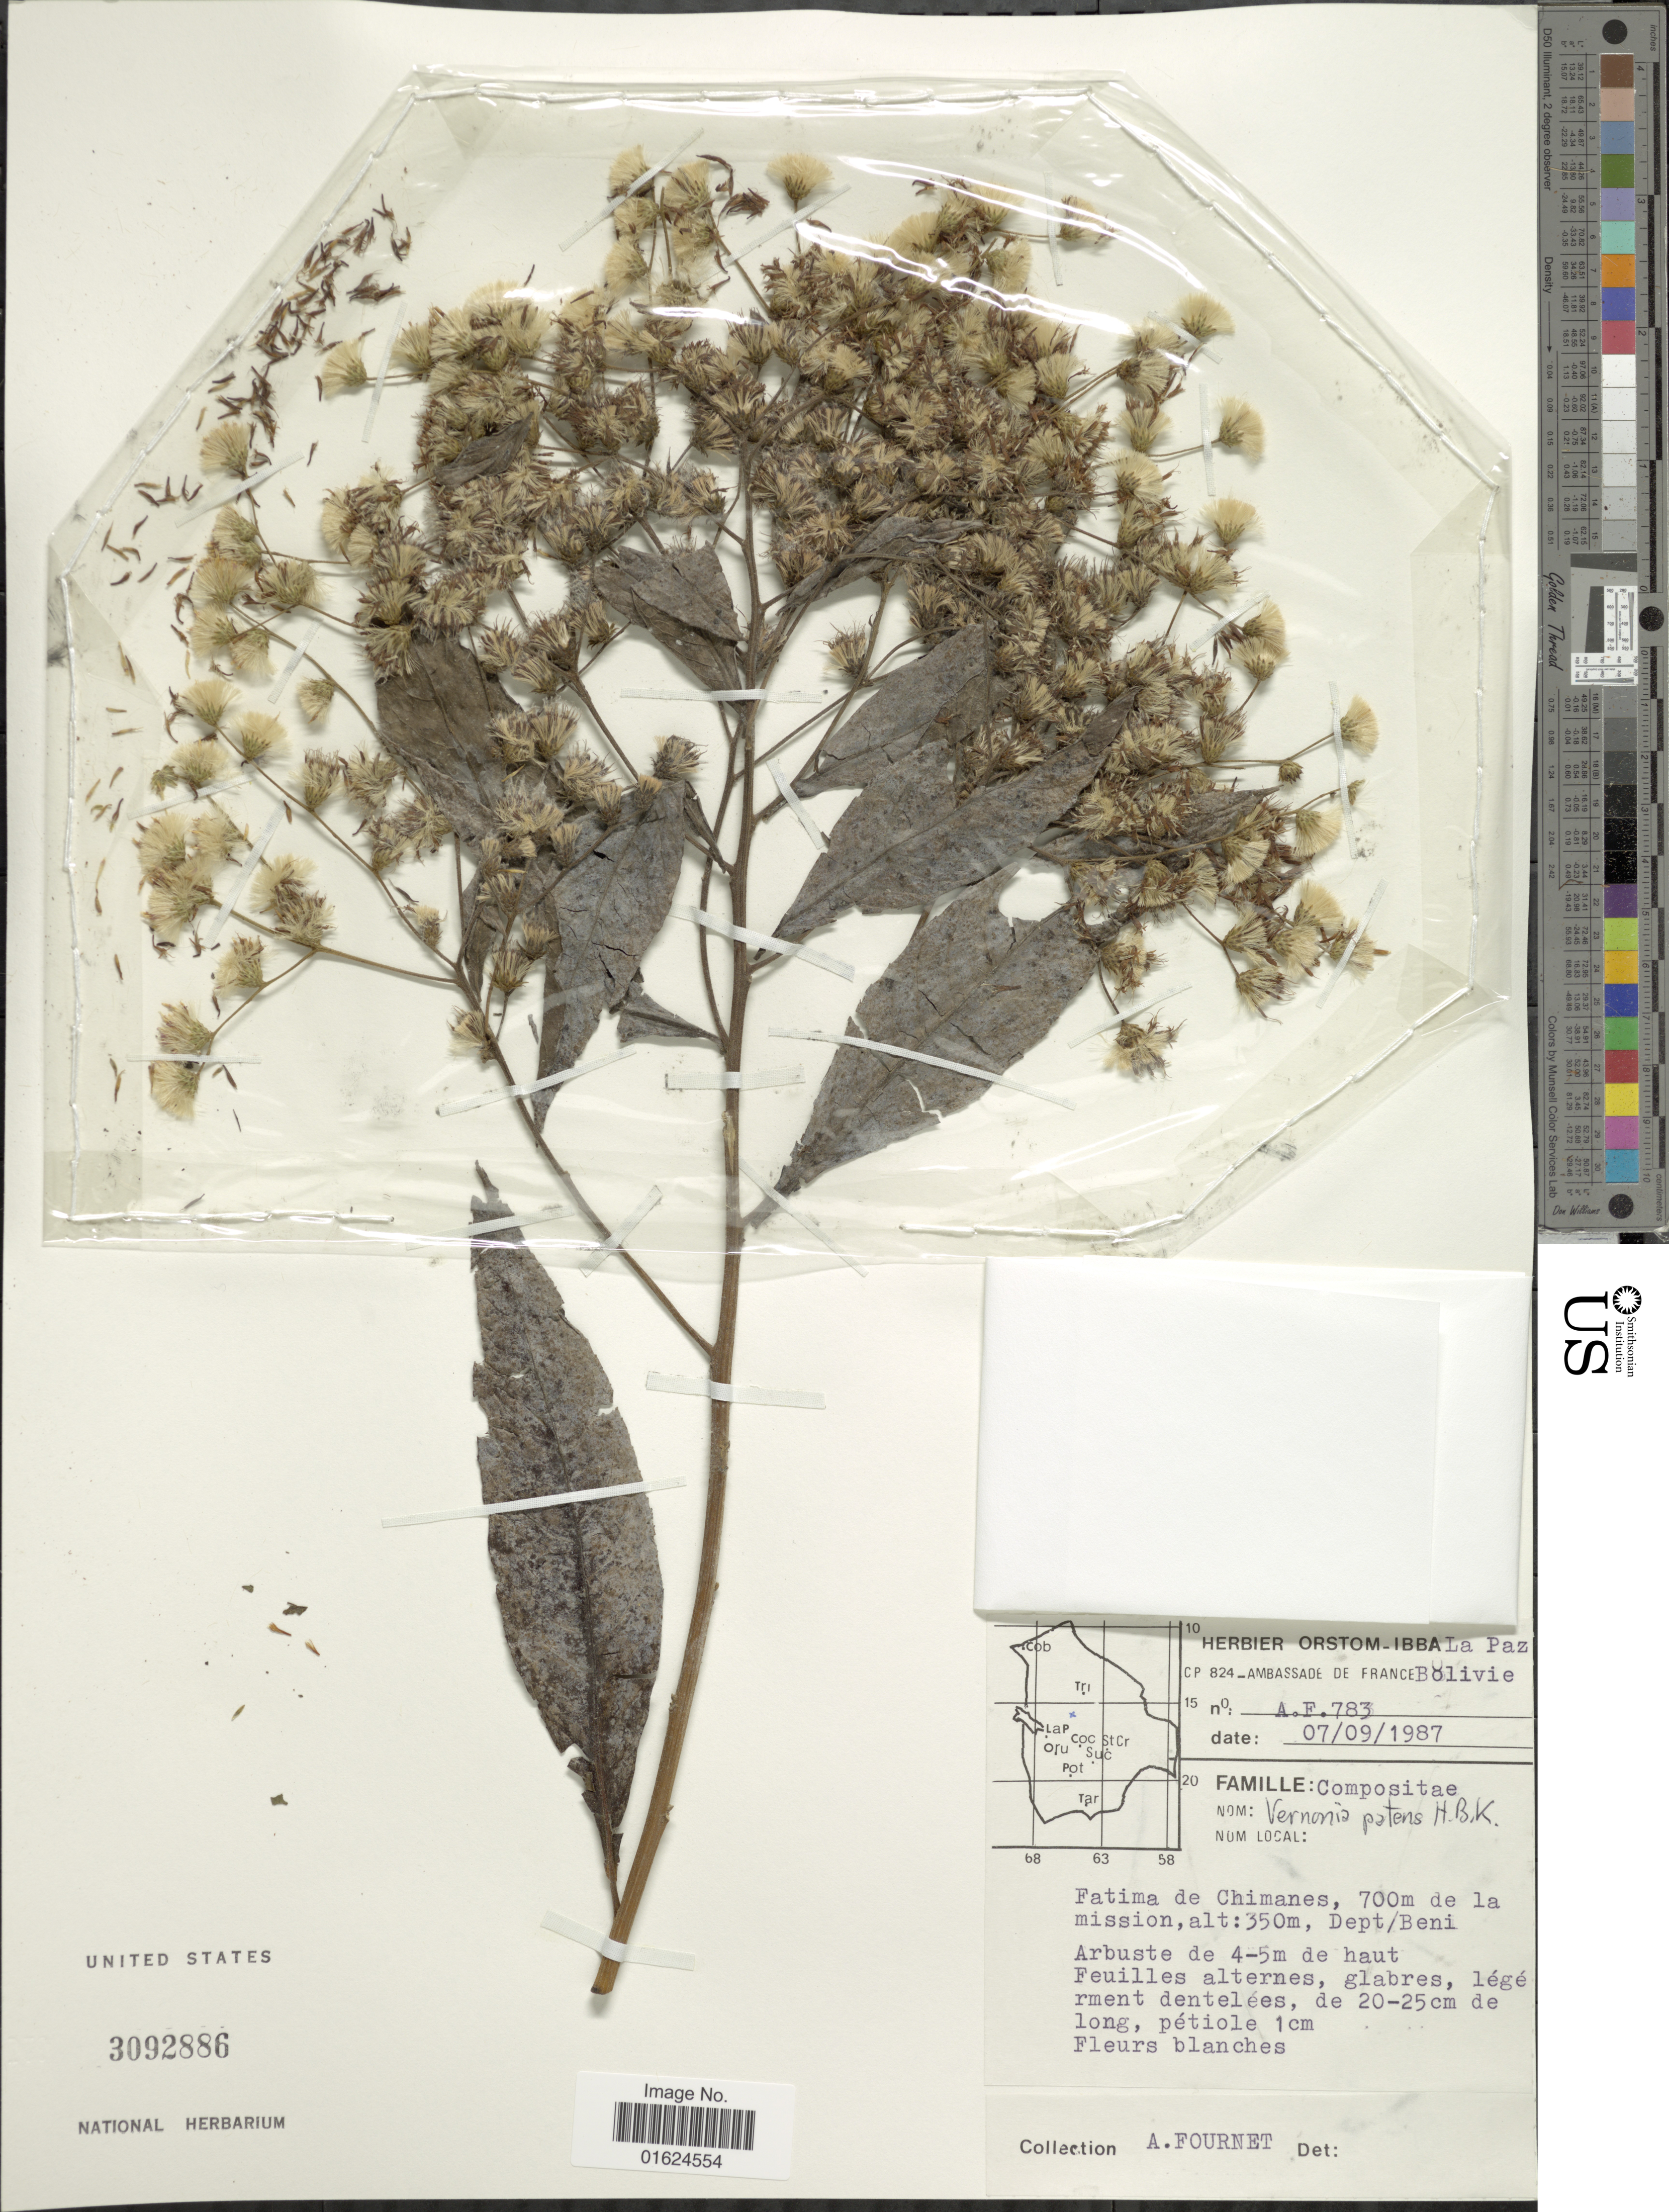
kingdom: Plantae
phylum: Tracheophyta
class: Magnoliopsida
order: Asterales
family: Asteraceae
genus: Vernonanthura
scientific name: Vernonanthura patens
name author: (Kunth) H. Rob.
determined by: Renon, Polla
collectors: A. Fournet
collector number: A. F. 783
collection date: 1987-09-07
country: Bolivia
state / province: Beni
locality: Fatima de Chimanes, 700m de la mission, Dept. Beni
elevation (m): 350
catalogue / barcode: US 3092886